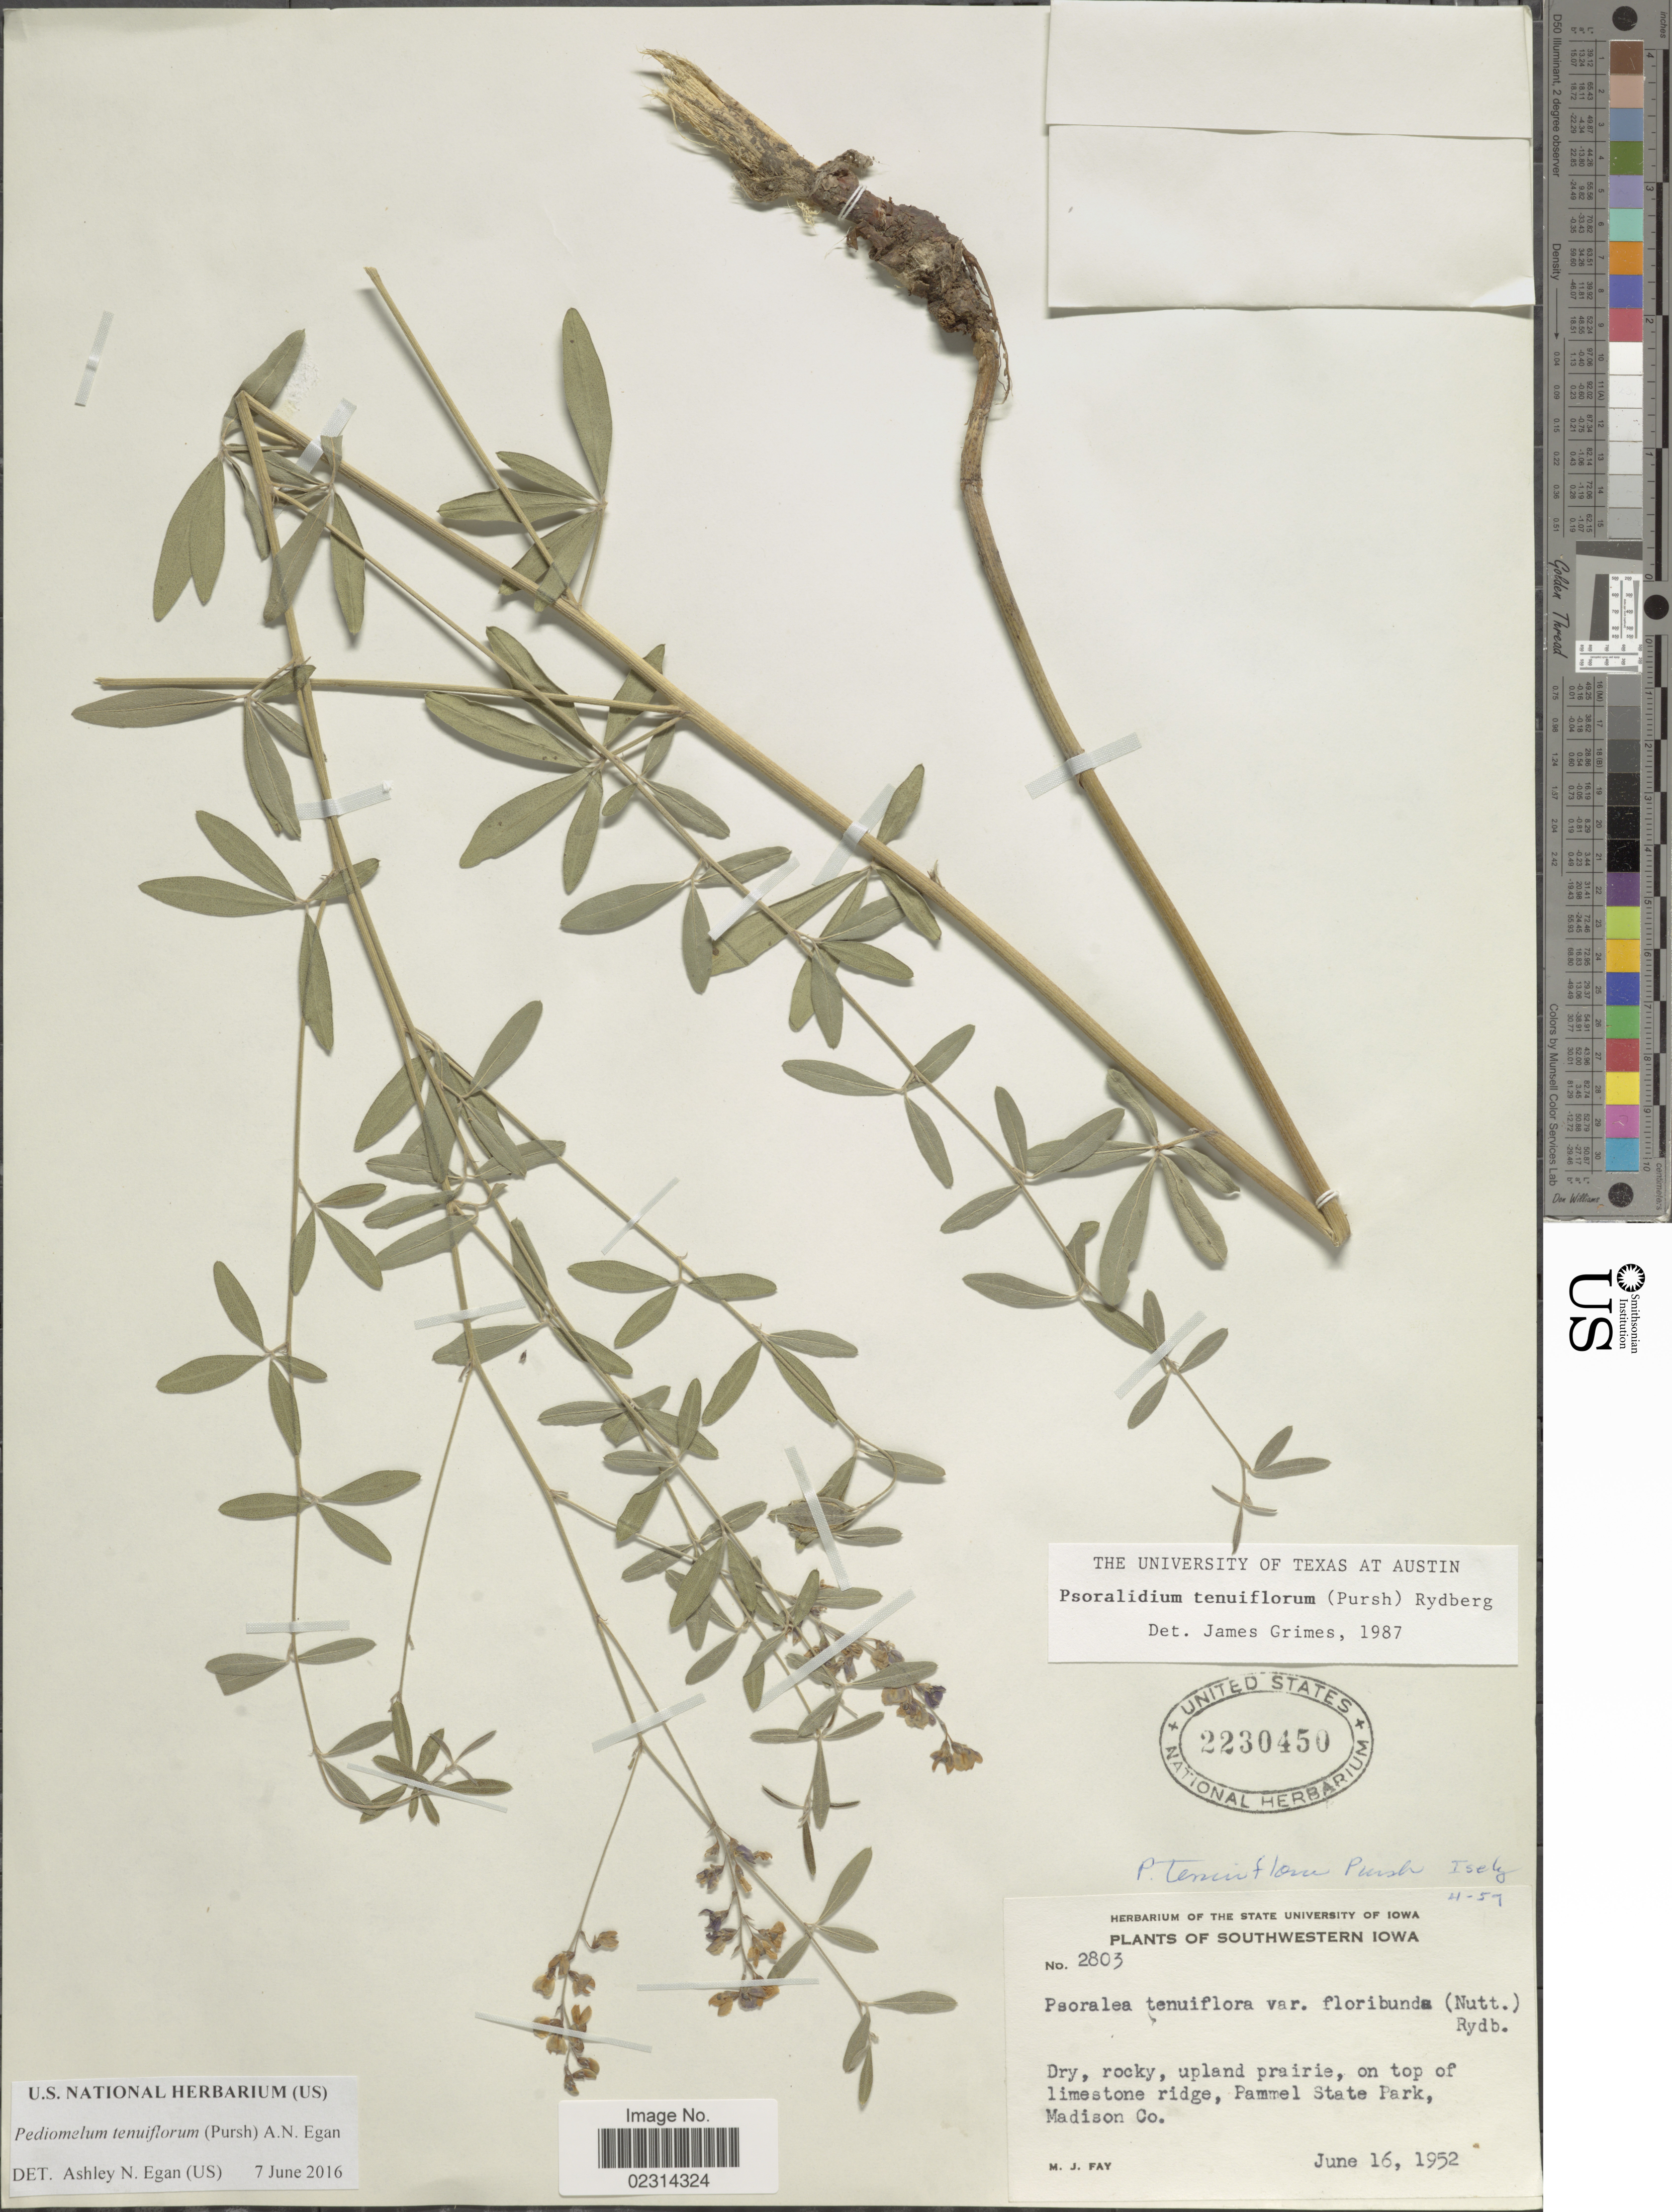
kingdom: Plantae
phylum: Tracheophyta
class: Magnoliopsida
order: Fabales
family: Fabaceae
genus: Psoralidium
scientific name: Psoralidium tenuiflorum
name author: (Pursh) Rydb.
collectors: M. Fay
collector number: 2803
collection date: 1952-06-16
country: United States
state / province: Iowa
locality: Southwestern Iowa. Pammel State Park, Madison Co.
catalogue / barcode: US 2230450